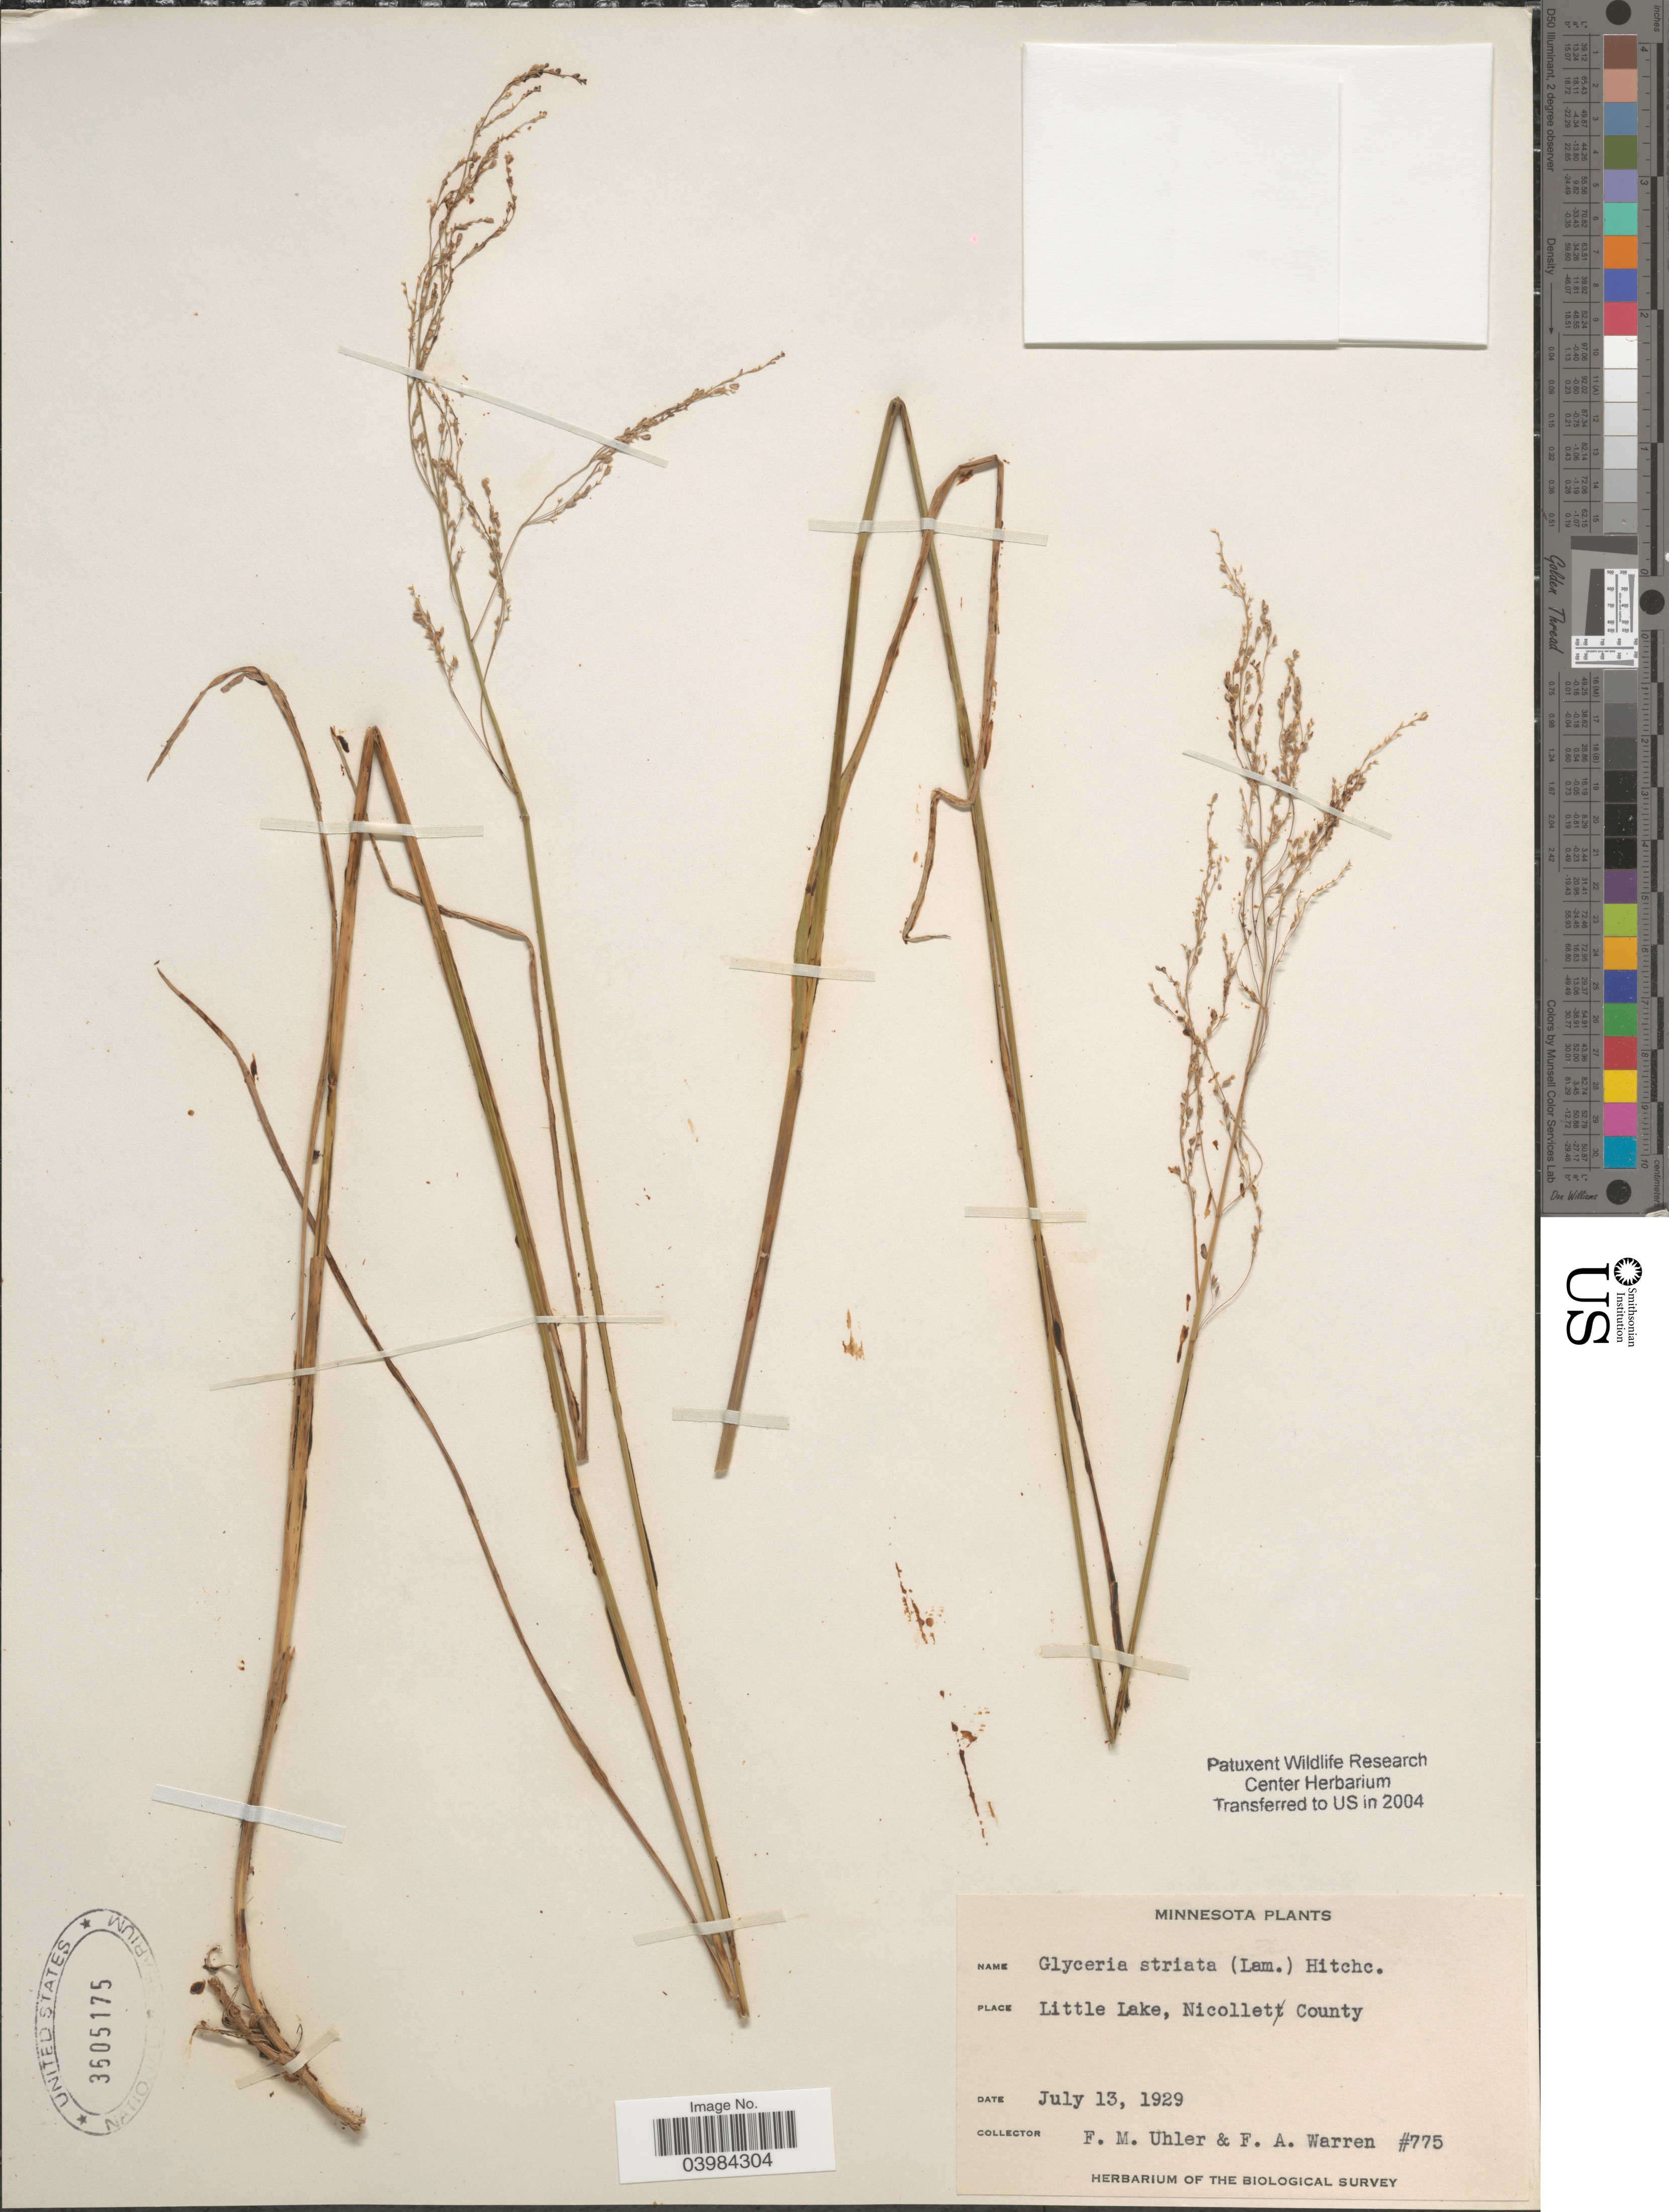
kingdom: Plantae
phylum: Tracheophyta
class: Liliopsida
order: Poales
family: Poaceae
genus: Glyceria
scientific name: Glyceria striata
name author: (Lam.) Hitchc.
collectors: F. M. Uhler & F. Warren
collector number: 775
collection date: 1929-07-13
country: United States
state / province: Minnesota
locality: Little Lake, Nicollet County.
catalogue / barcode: US 3605175